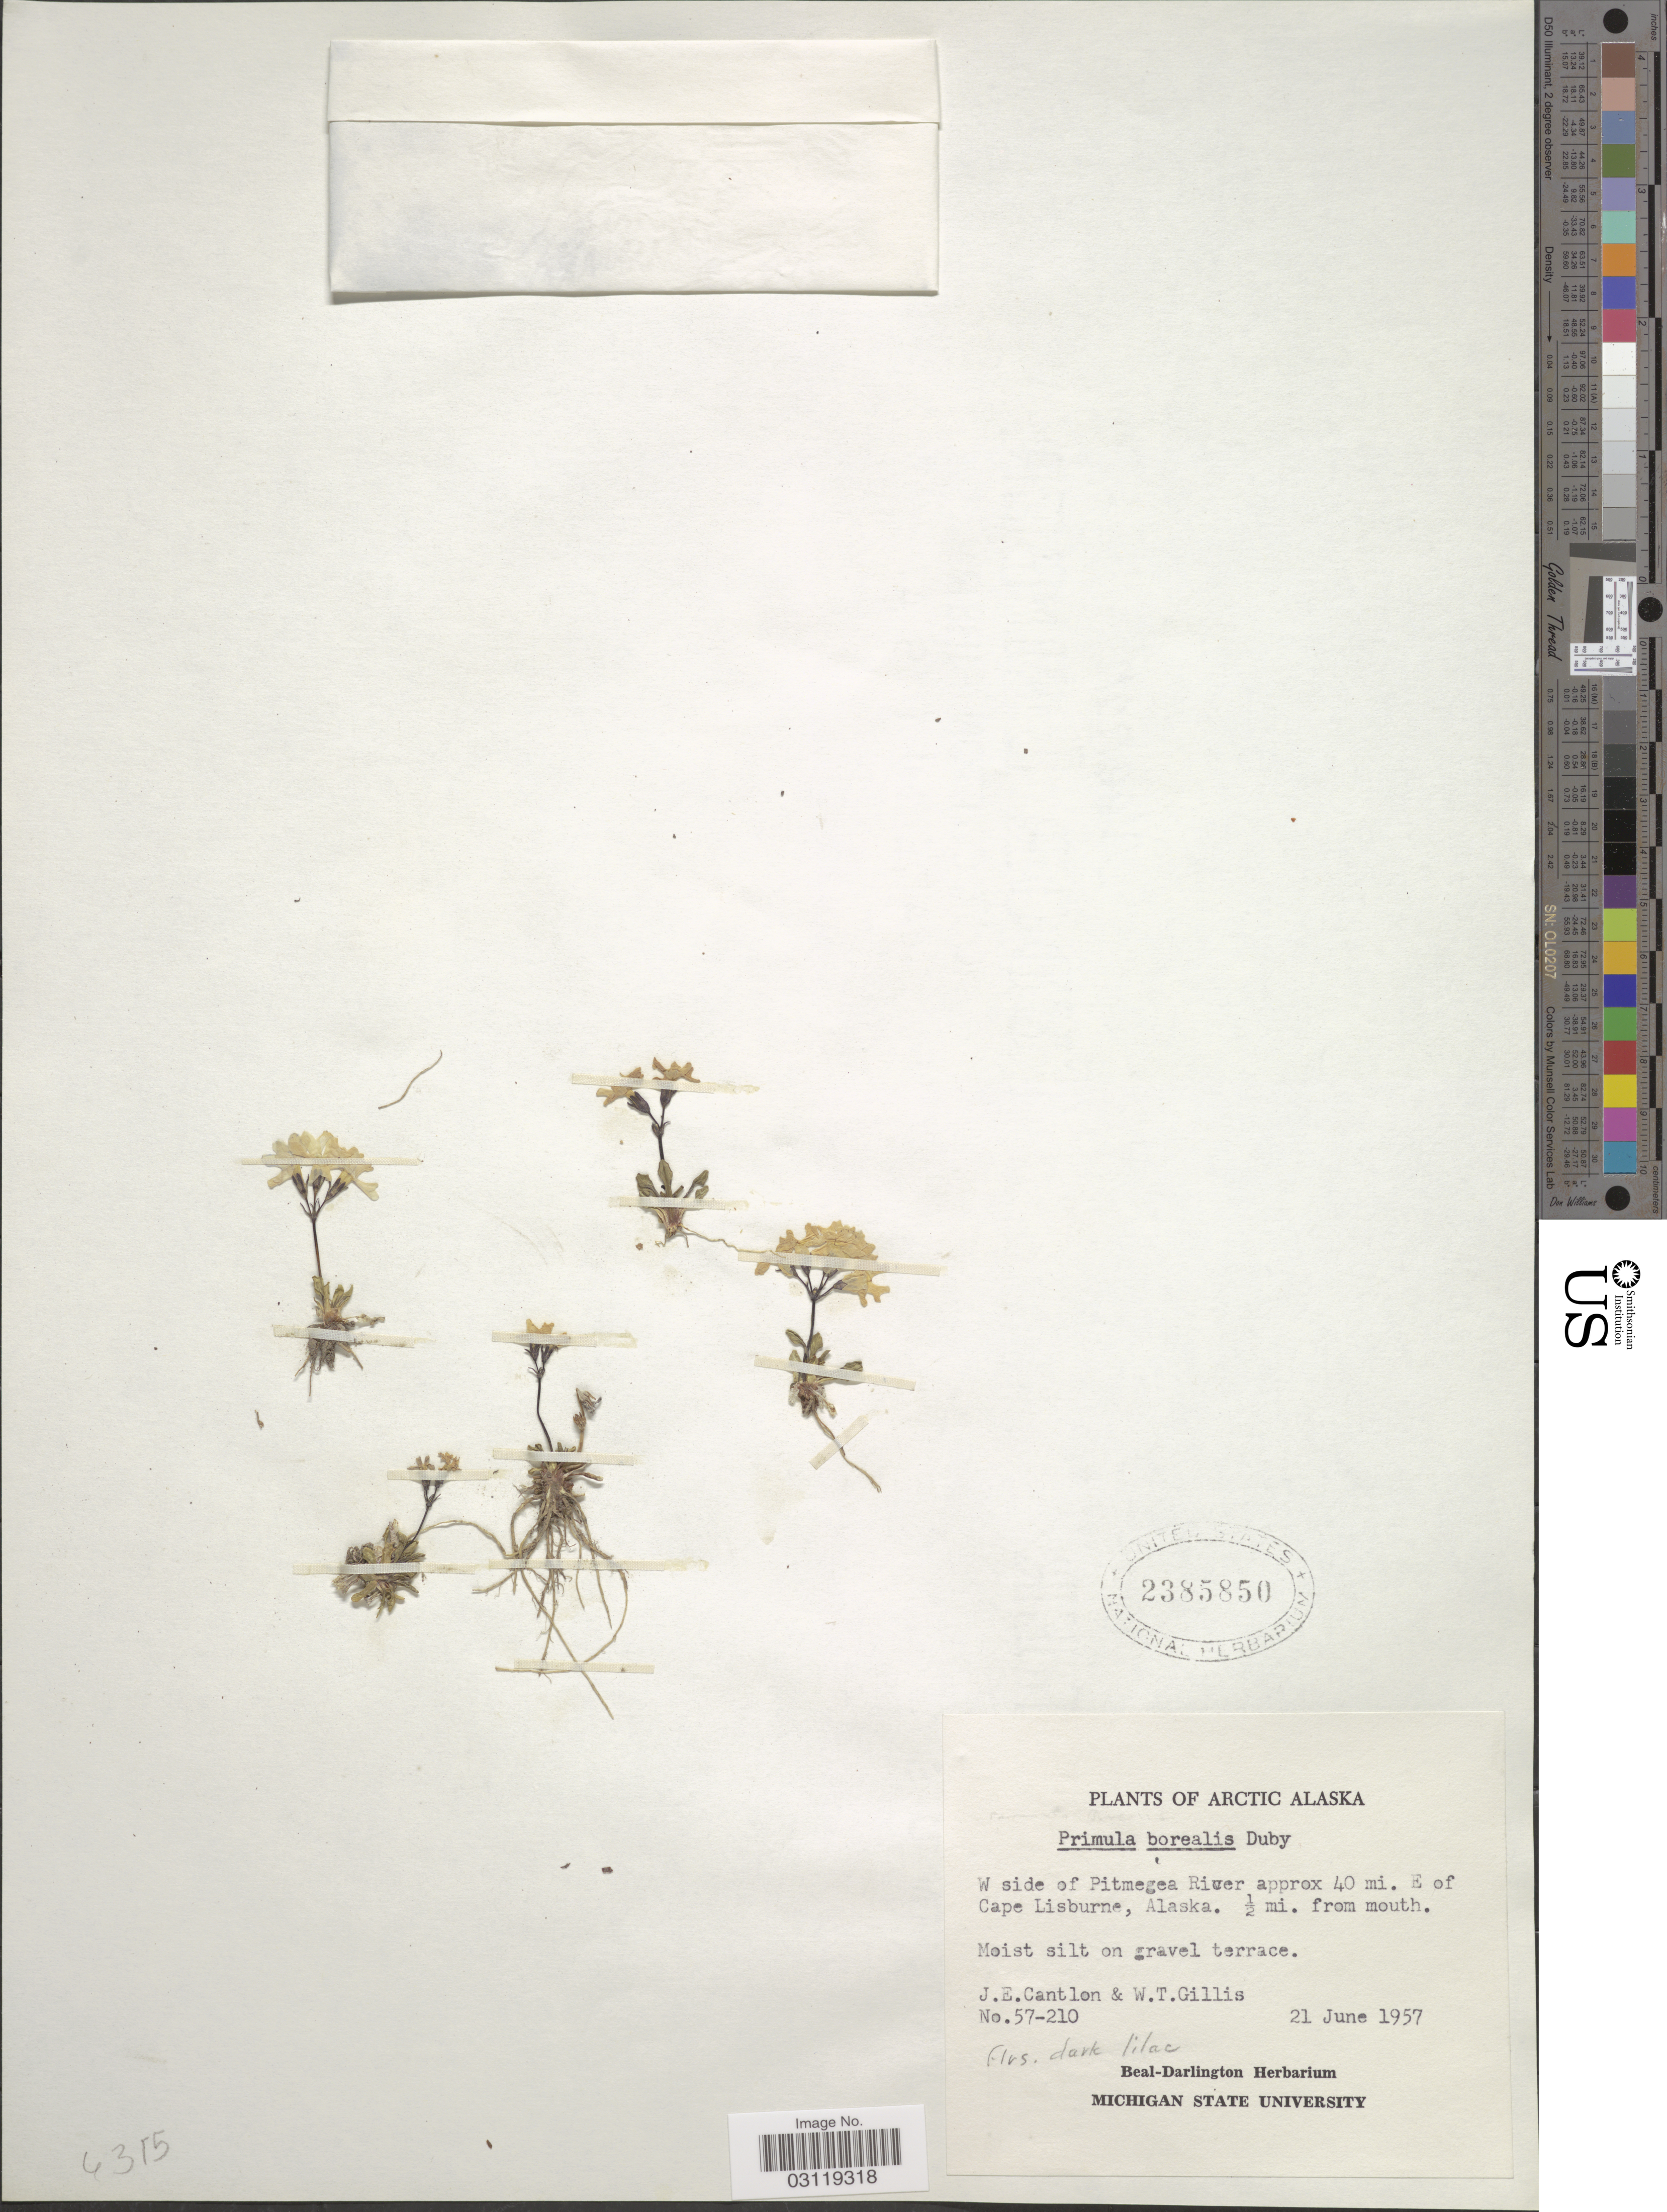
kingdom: Plantae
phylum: Tracheophyta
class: Magnoliopsida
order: Ericales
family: Primulaceae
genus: Primula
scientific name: Primula borealis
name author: Duby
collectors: J. Cantlon & W. T. Gillis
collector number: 57-210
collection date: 1957-06-21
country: United States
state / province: Alaska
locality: Arctic Alaska. W side of Pitmegea River approx 40 mi. E of Cape Lisburne. ½ mi. from mouth.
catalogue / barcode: US 2385850